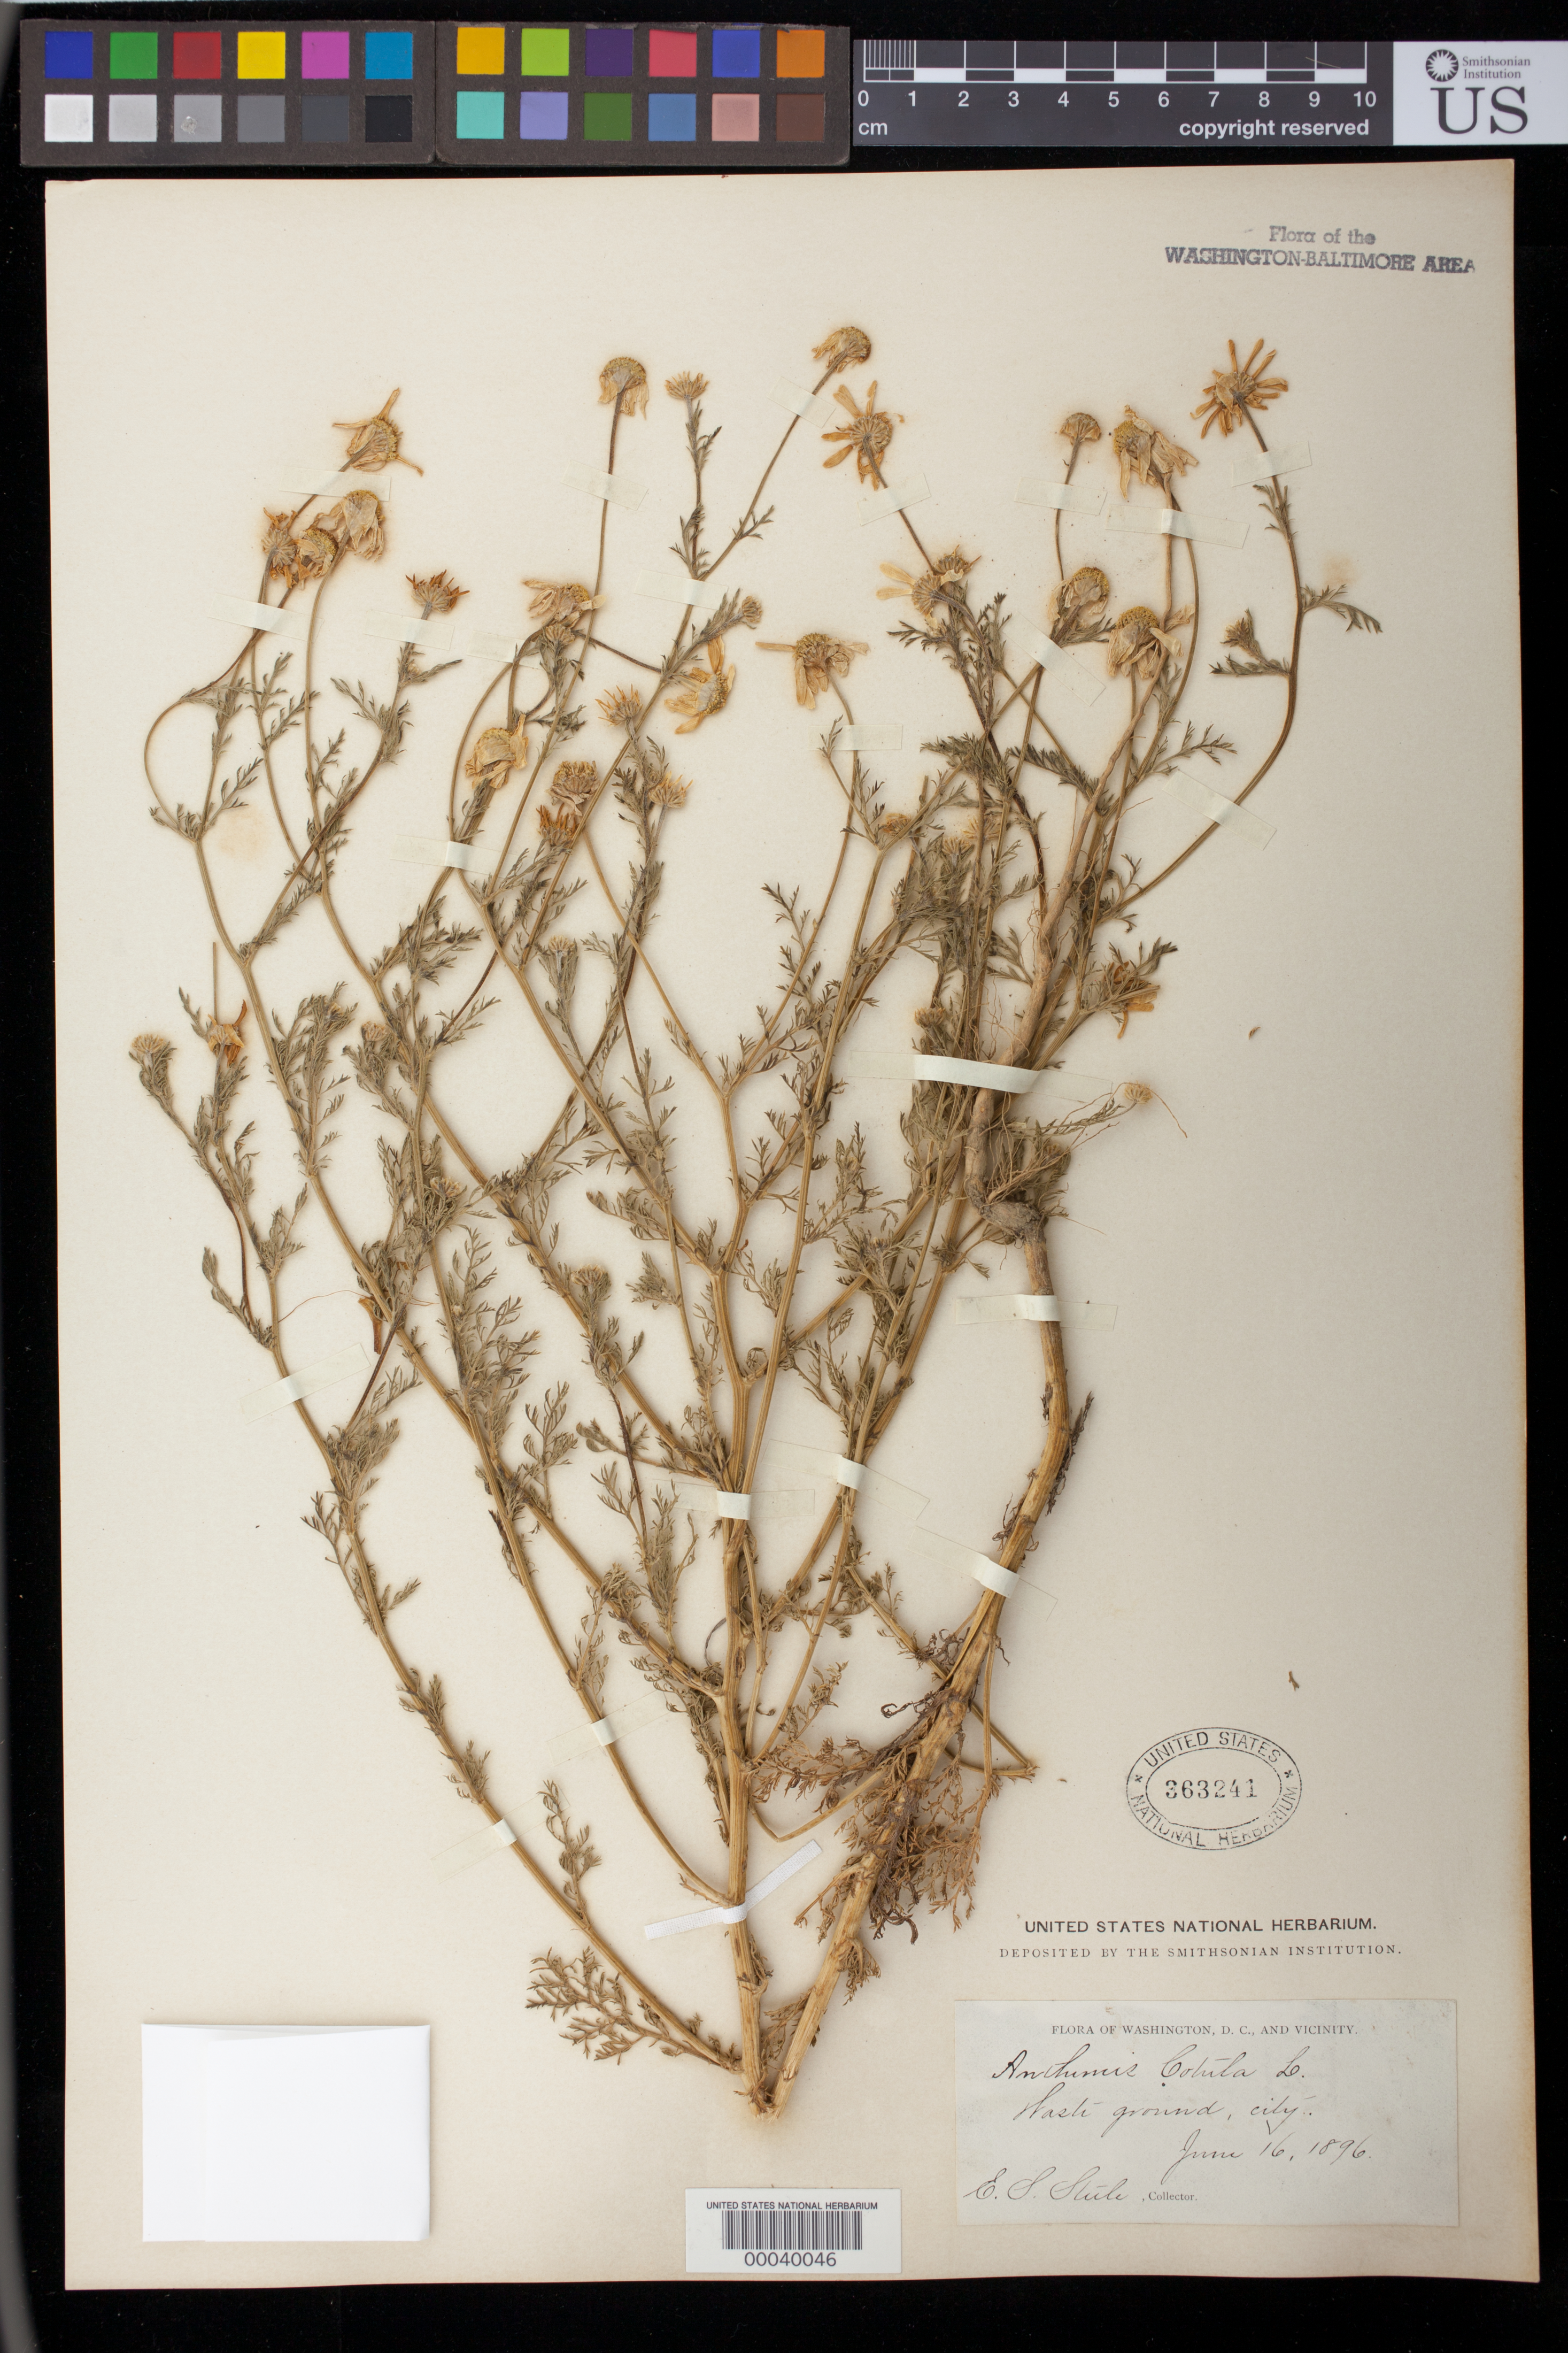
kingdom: Plantae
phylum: Tracheophyta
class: Magnoliopsida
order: Asterales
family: Asteraceae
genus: Anthemis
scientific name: Anthemis cotula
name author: L.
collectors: E. Steele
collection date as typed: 16 Jun 1896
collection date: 1896-06-16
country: United States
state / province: District of Columbia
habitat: Waste ground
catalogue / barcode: US 363241